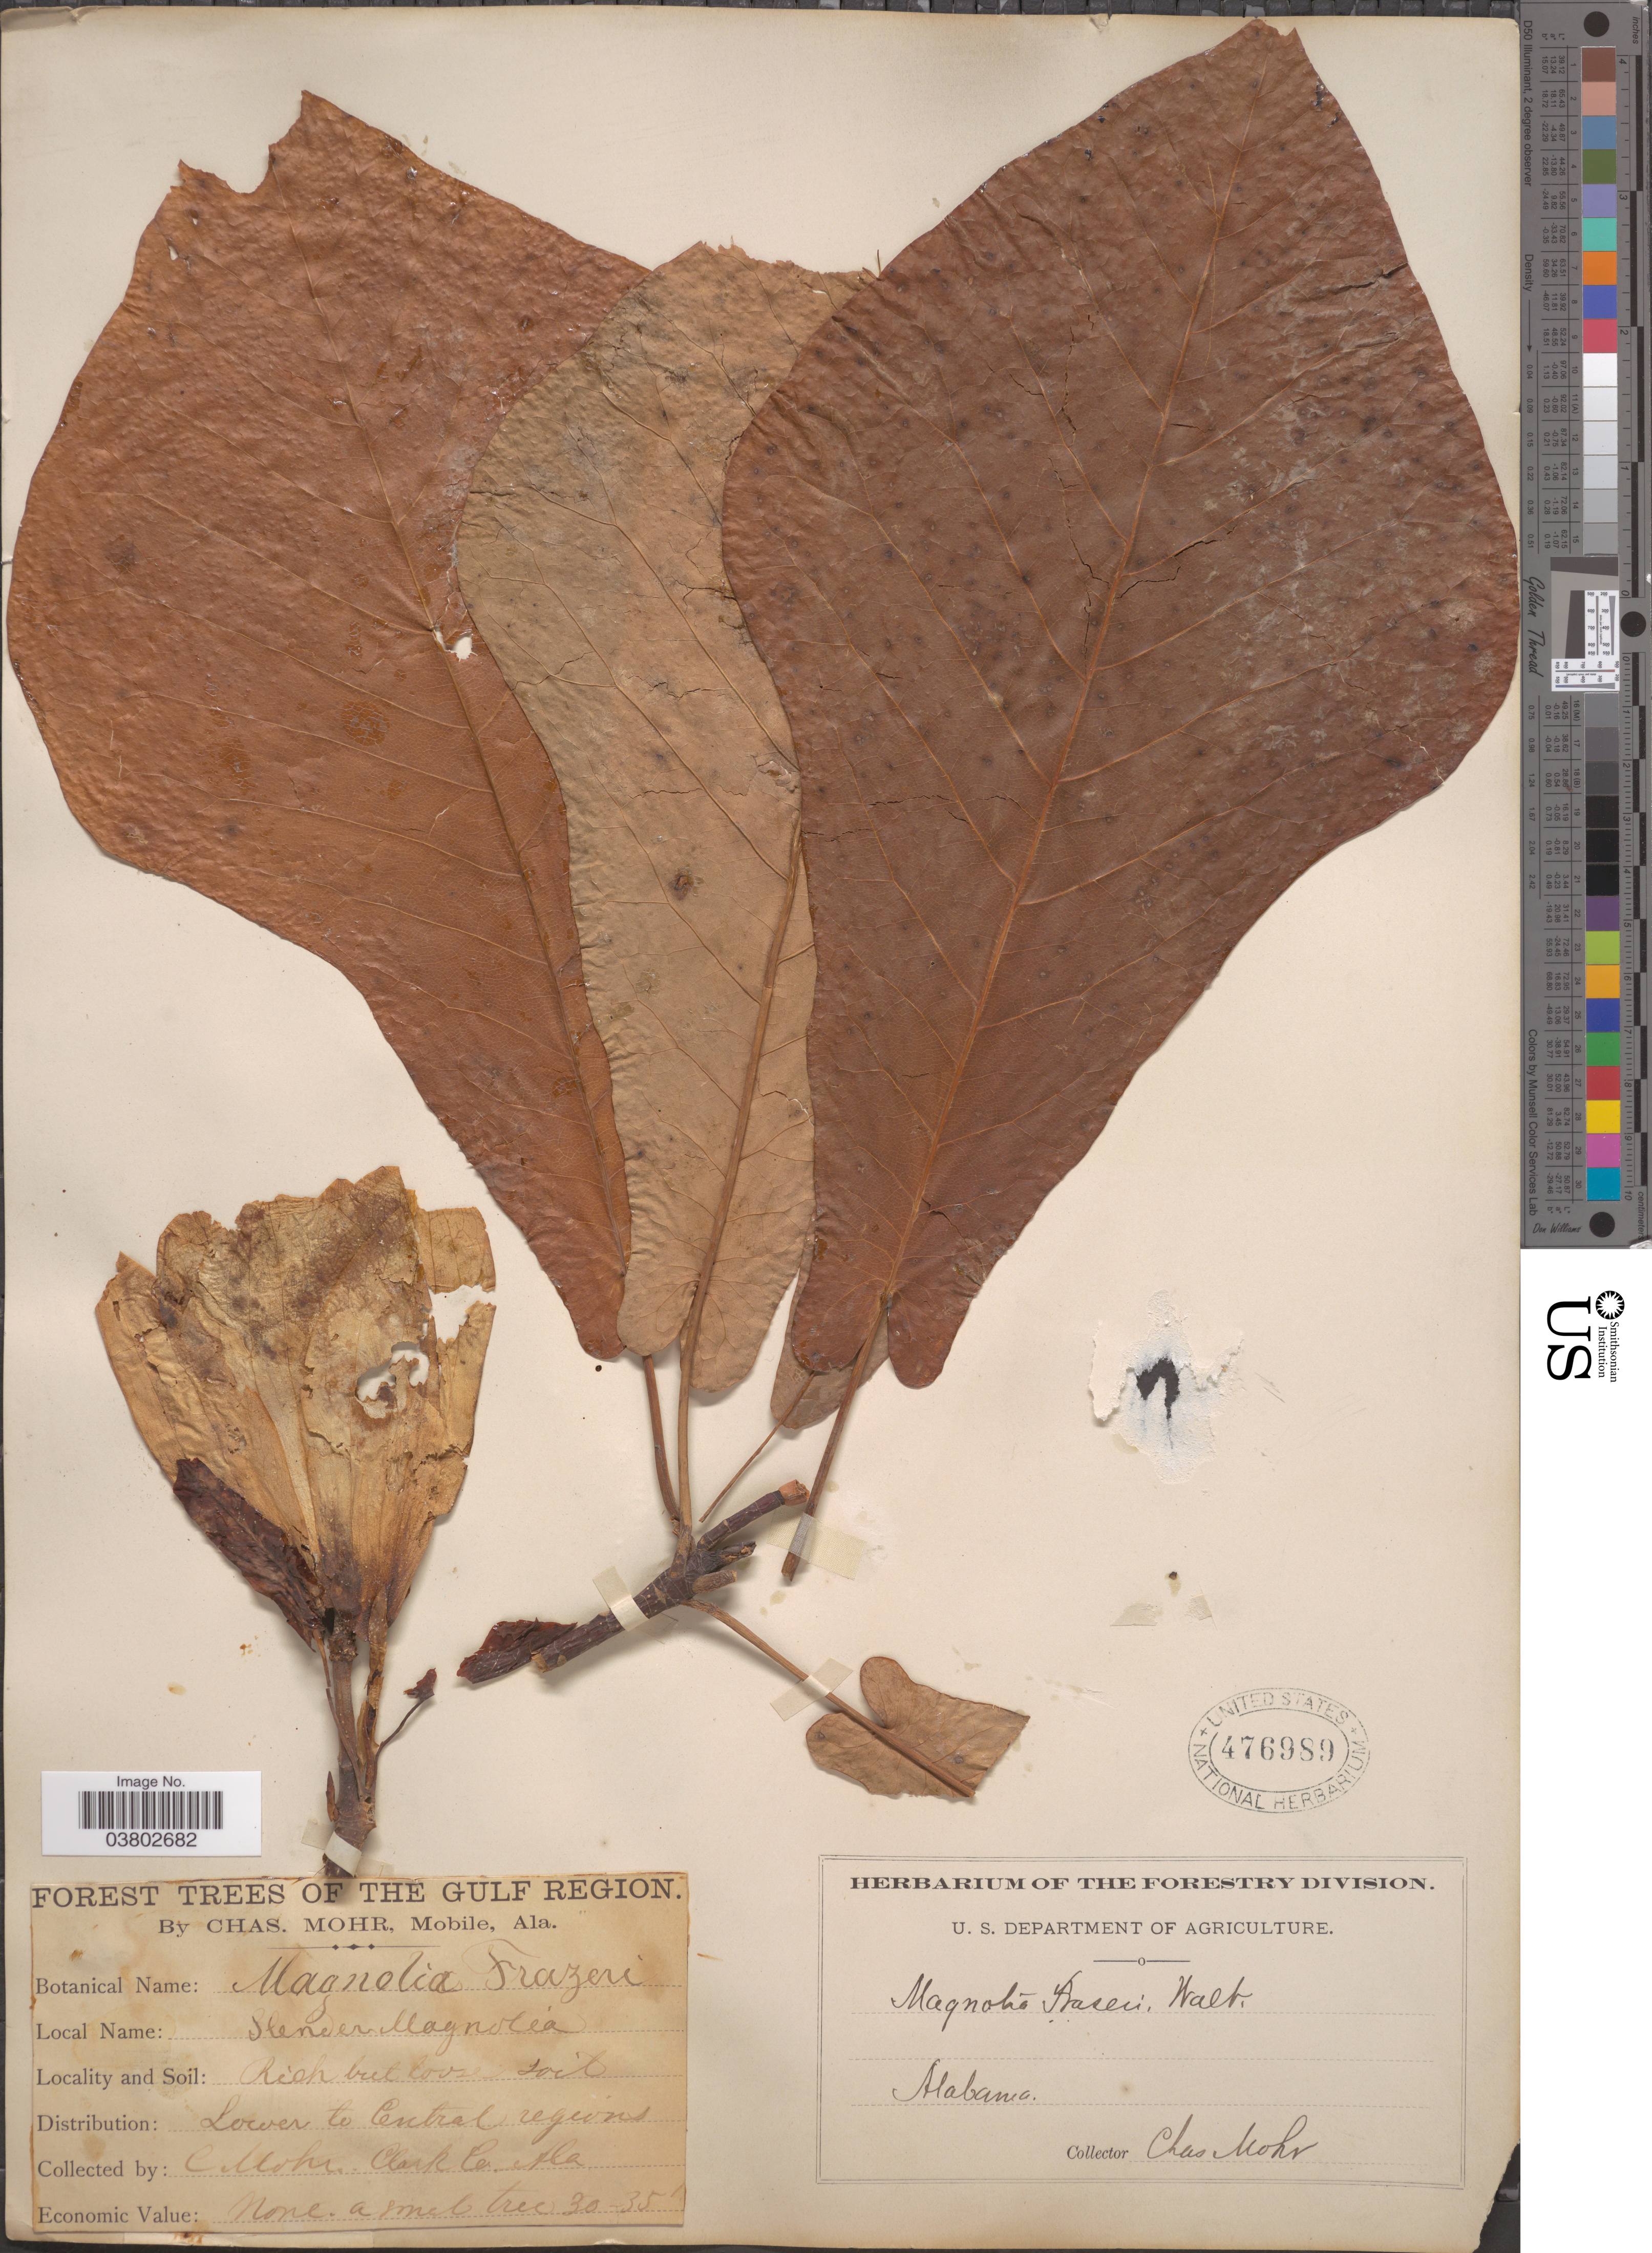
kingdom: Plantae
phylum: Tracheophyta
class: Magnoliopsida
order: Magnoliales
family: Magnoliaceae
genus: Magnolia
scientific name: Magnolia pyramidata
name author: W. Bartram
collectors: Mohr, C. T. (herbarium)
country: United States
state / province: Alabama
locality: The Gulf Region. Lower to Central region. [unsure placement] Clark Co.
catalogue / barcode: US 476989